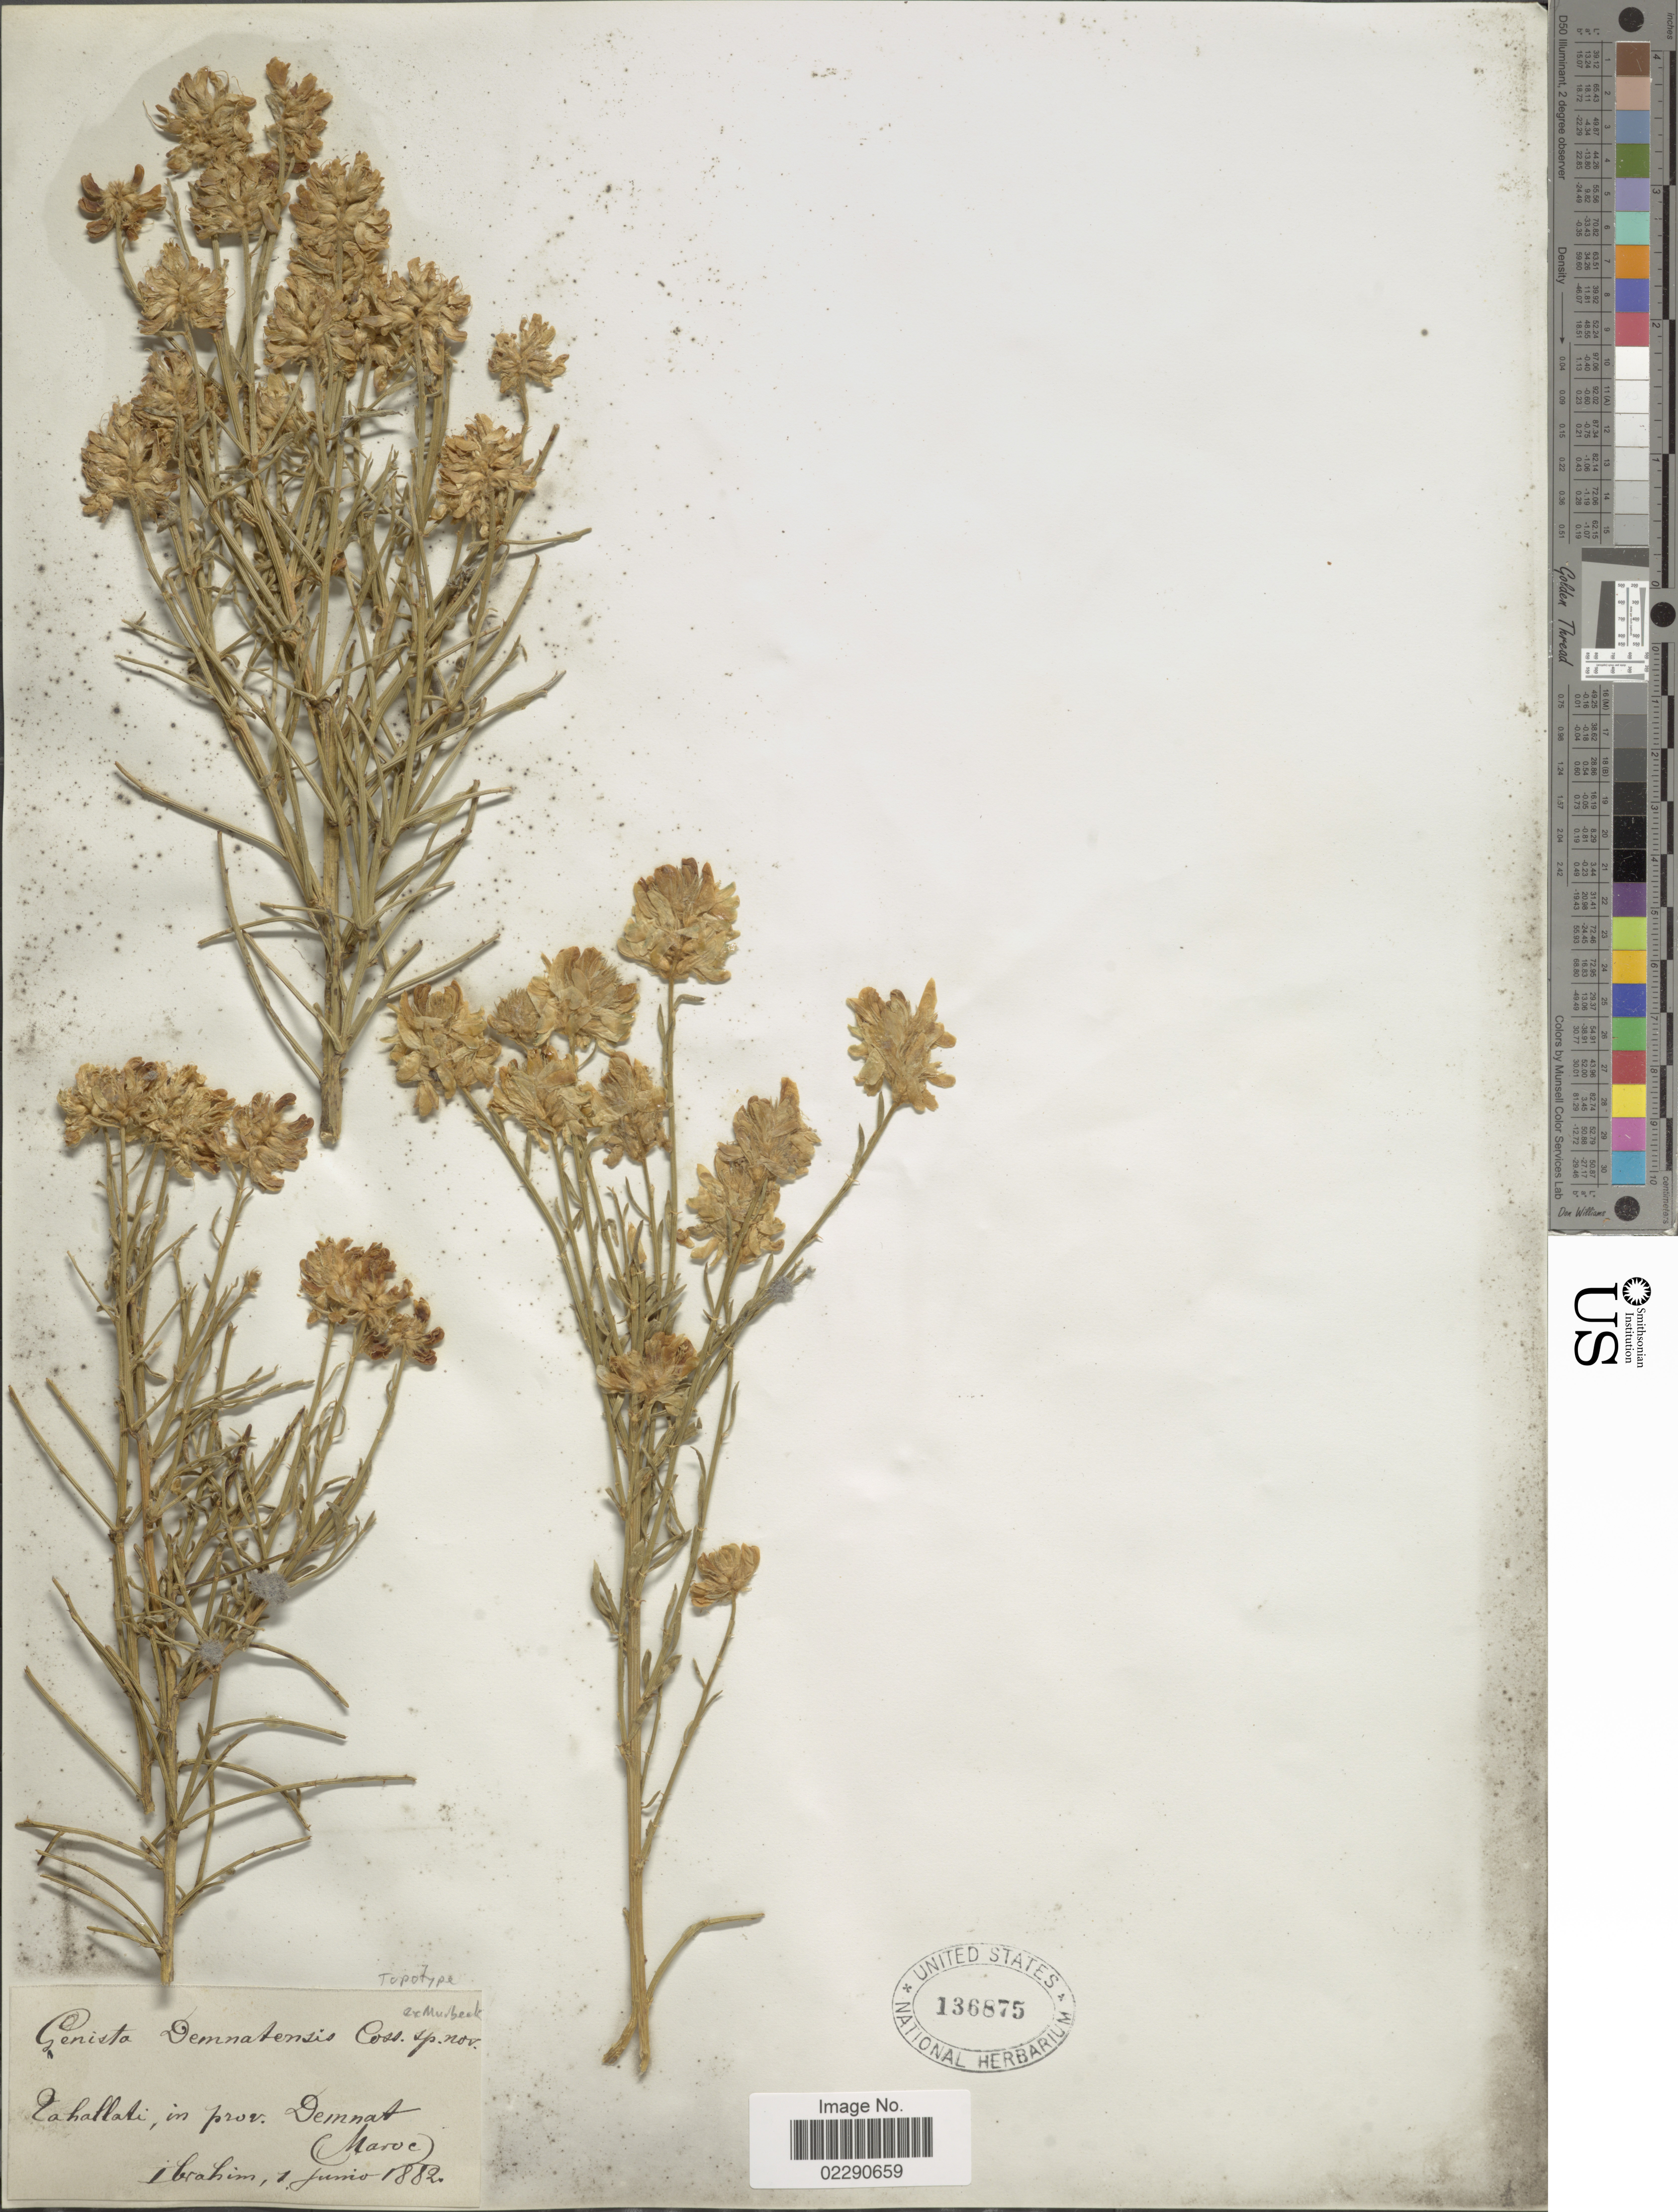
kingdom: Plantae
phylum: Tracheophyta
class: Magnoliopsida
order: Fabales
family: Fabaceae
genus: Genista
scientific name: Genista demnatensis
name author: Coss. ex Murbeck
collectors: -. Ibrahim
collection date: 1882-06-01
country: Morocco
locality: Lahallati [interpreted], Prov. Demant (Maroc)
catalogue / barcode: US 136875